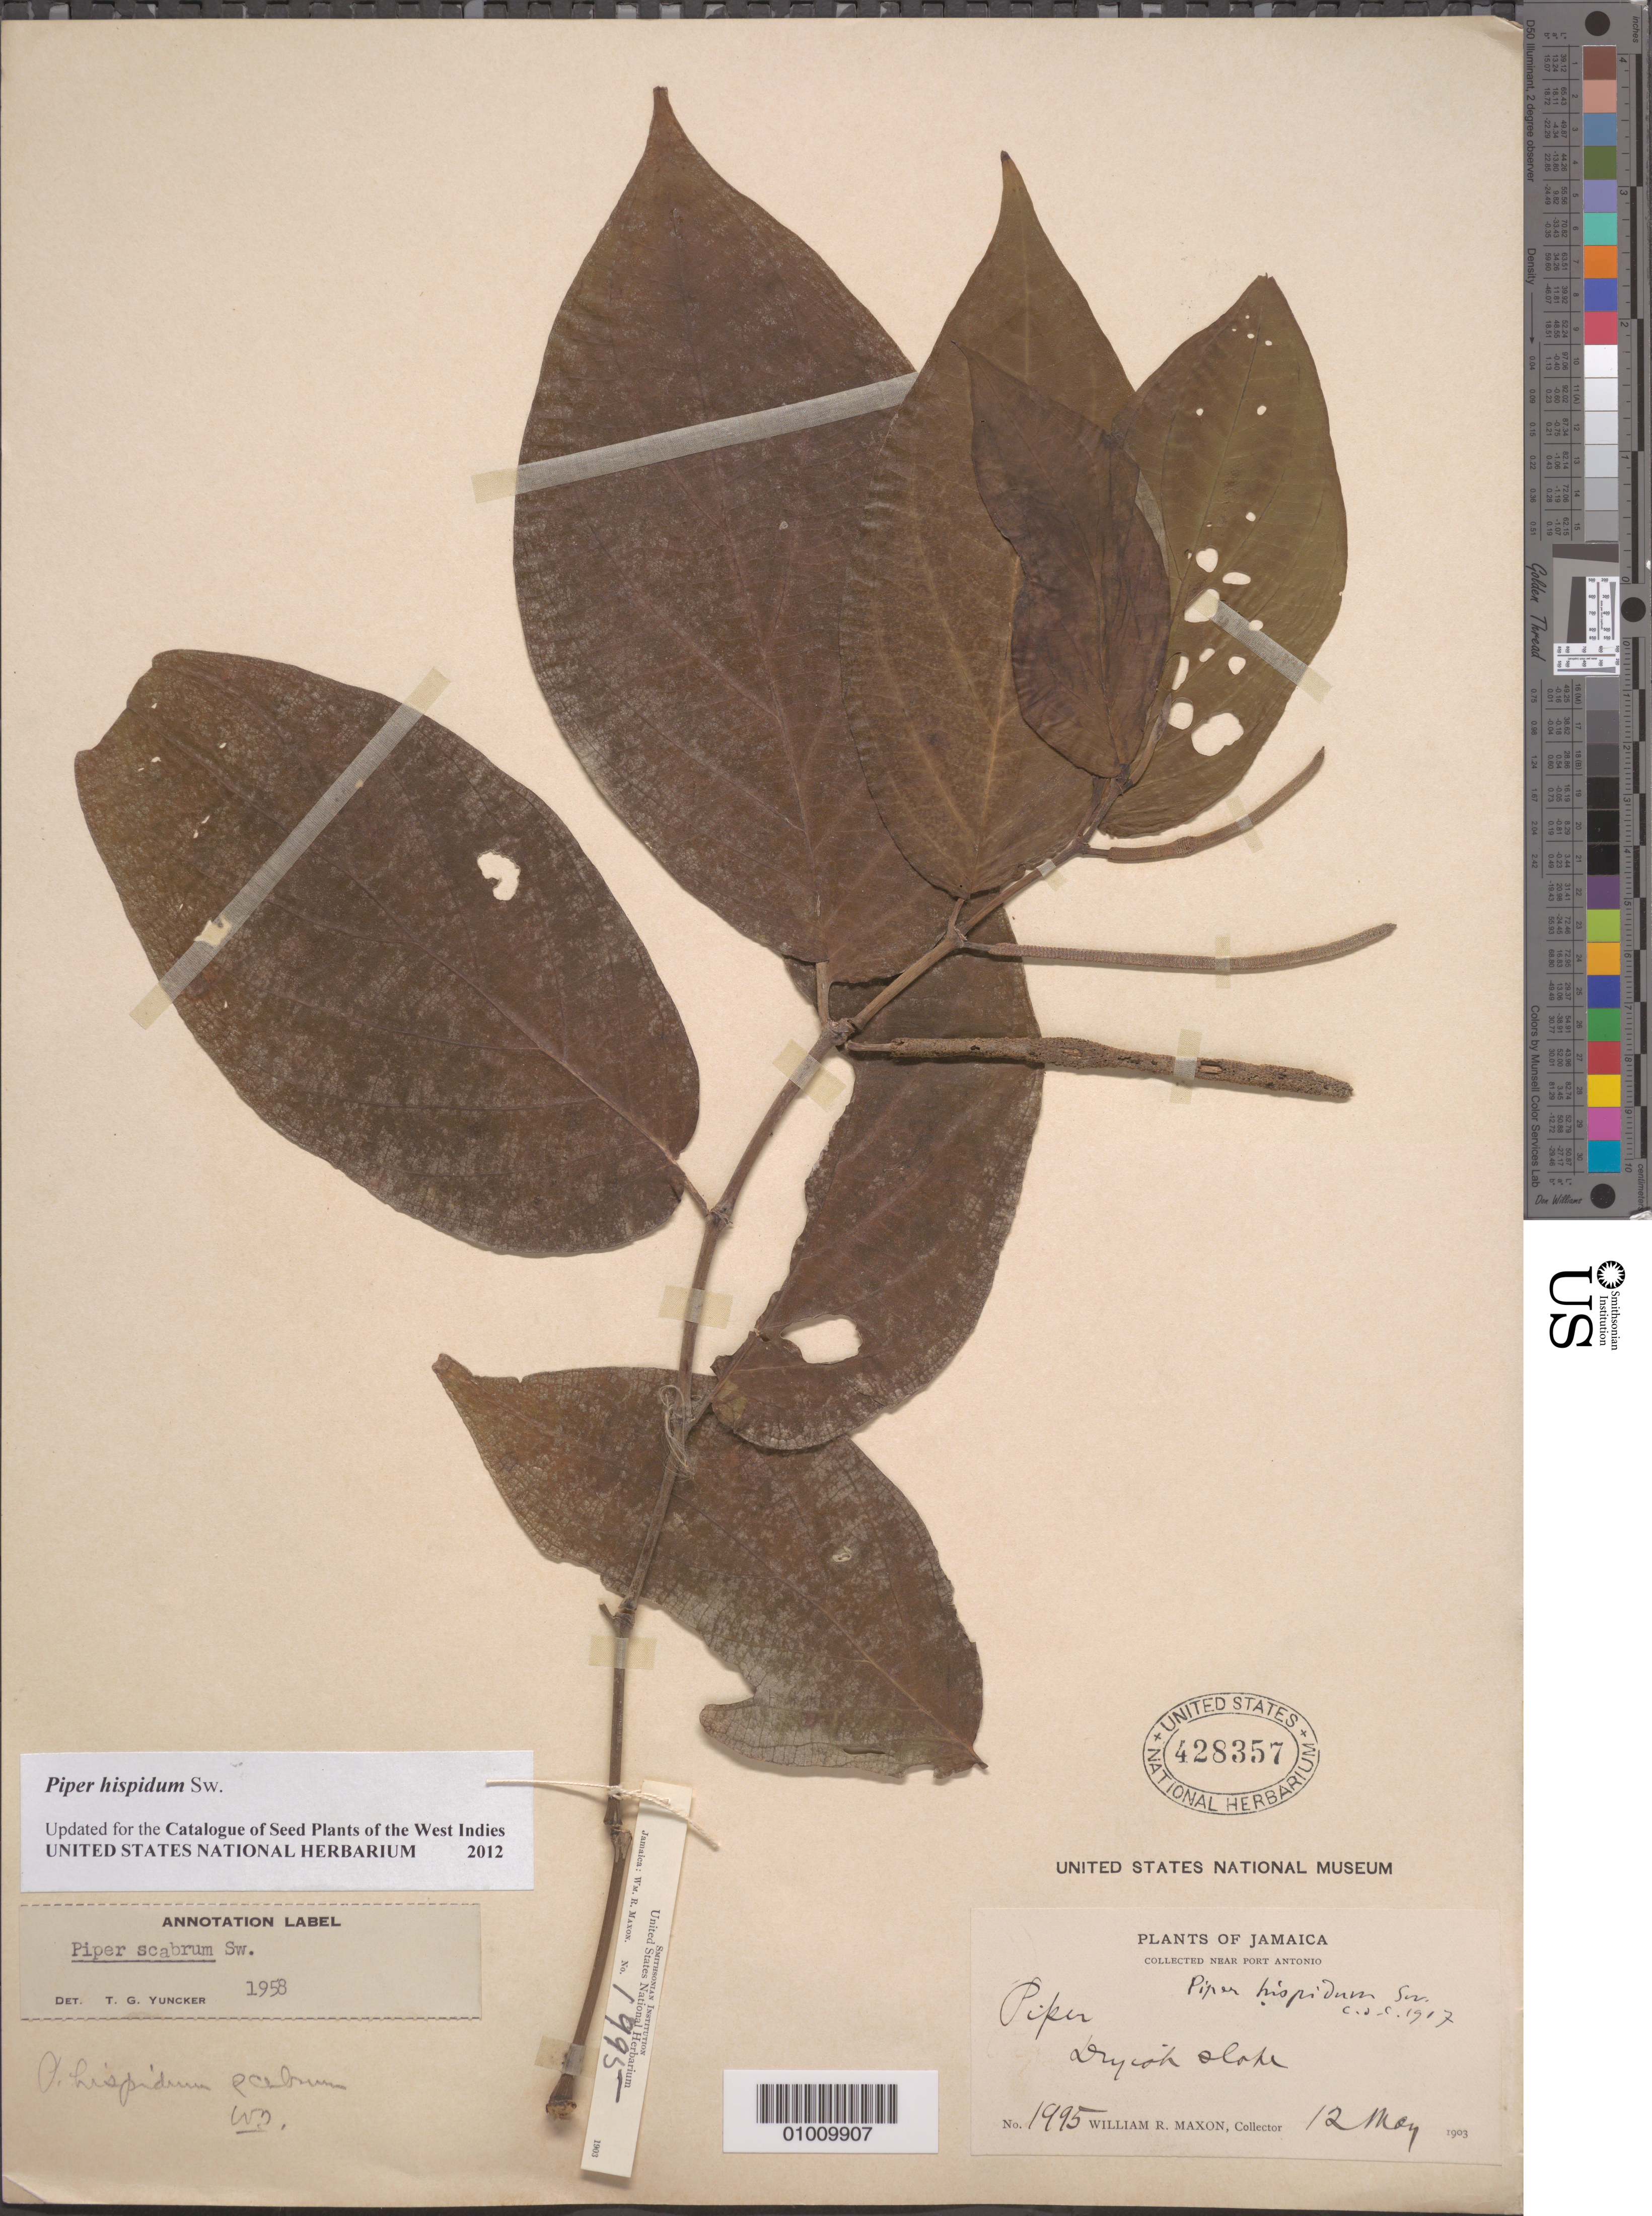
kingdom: Plantae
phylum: Tracheophyta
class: Magnoliopsida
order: Piperales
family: Piperaceae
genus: Piper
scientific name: Piper scabrum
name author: Sw.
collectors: W. R. Maxon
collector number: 1995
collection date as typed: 12 May 1903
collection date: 1903-05-12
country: Jamaica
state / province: Portland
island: Jamaica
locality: Dryish spot.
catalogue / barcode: US 428357